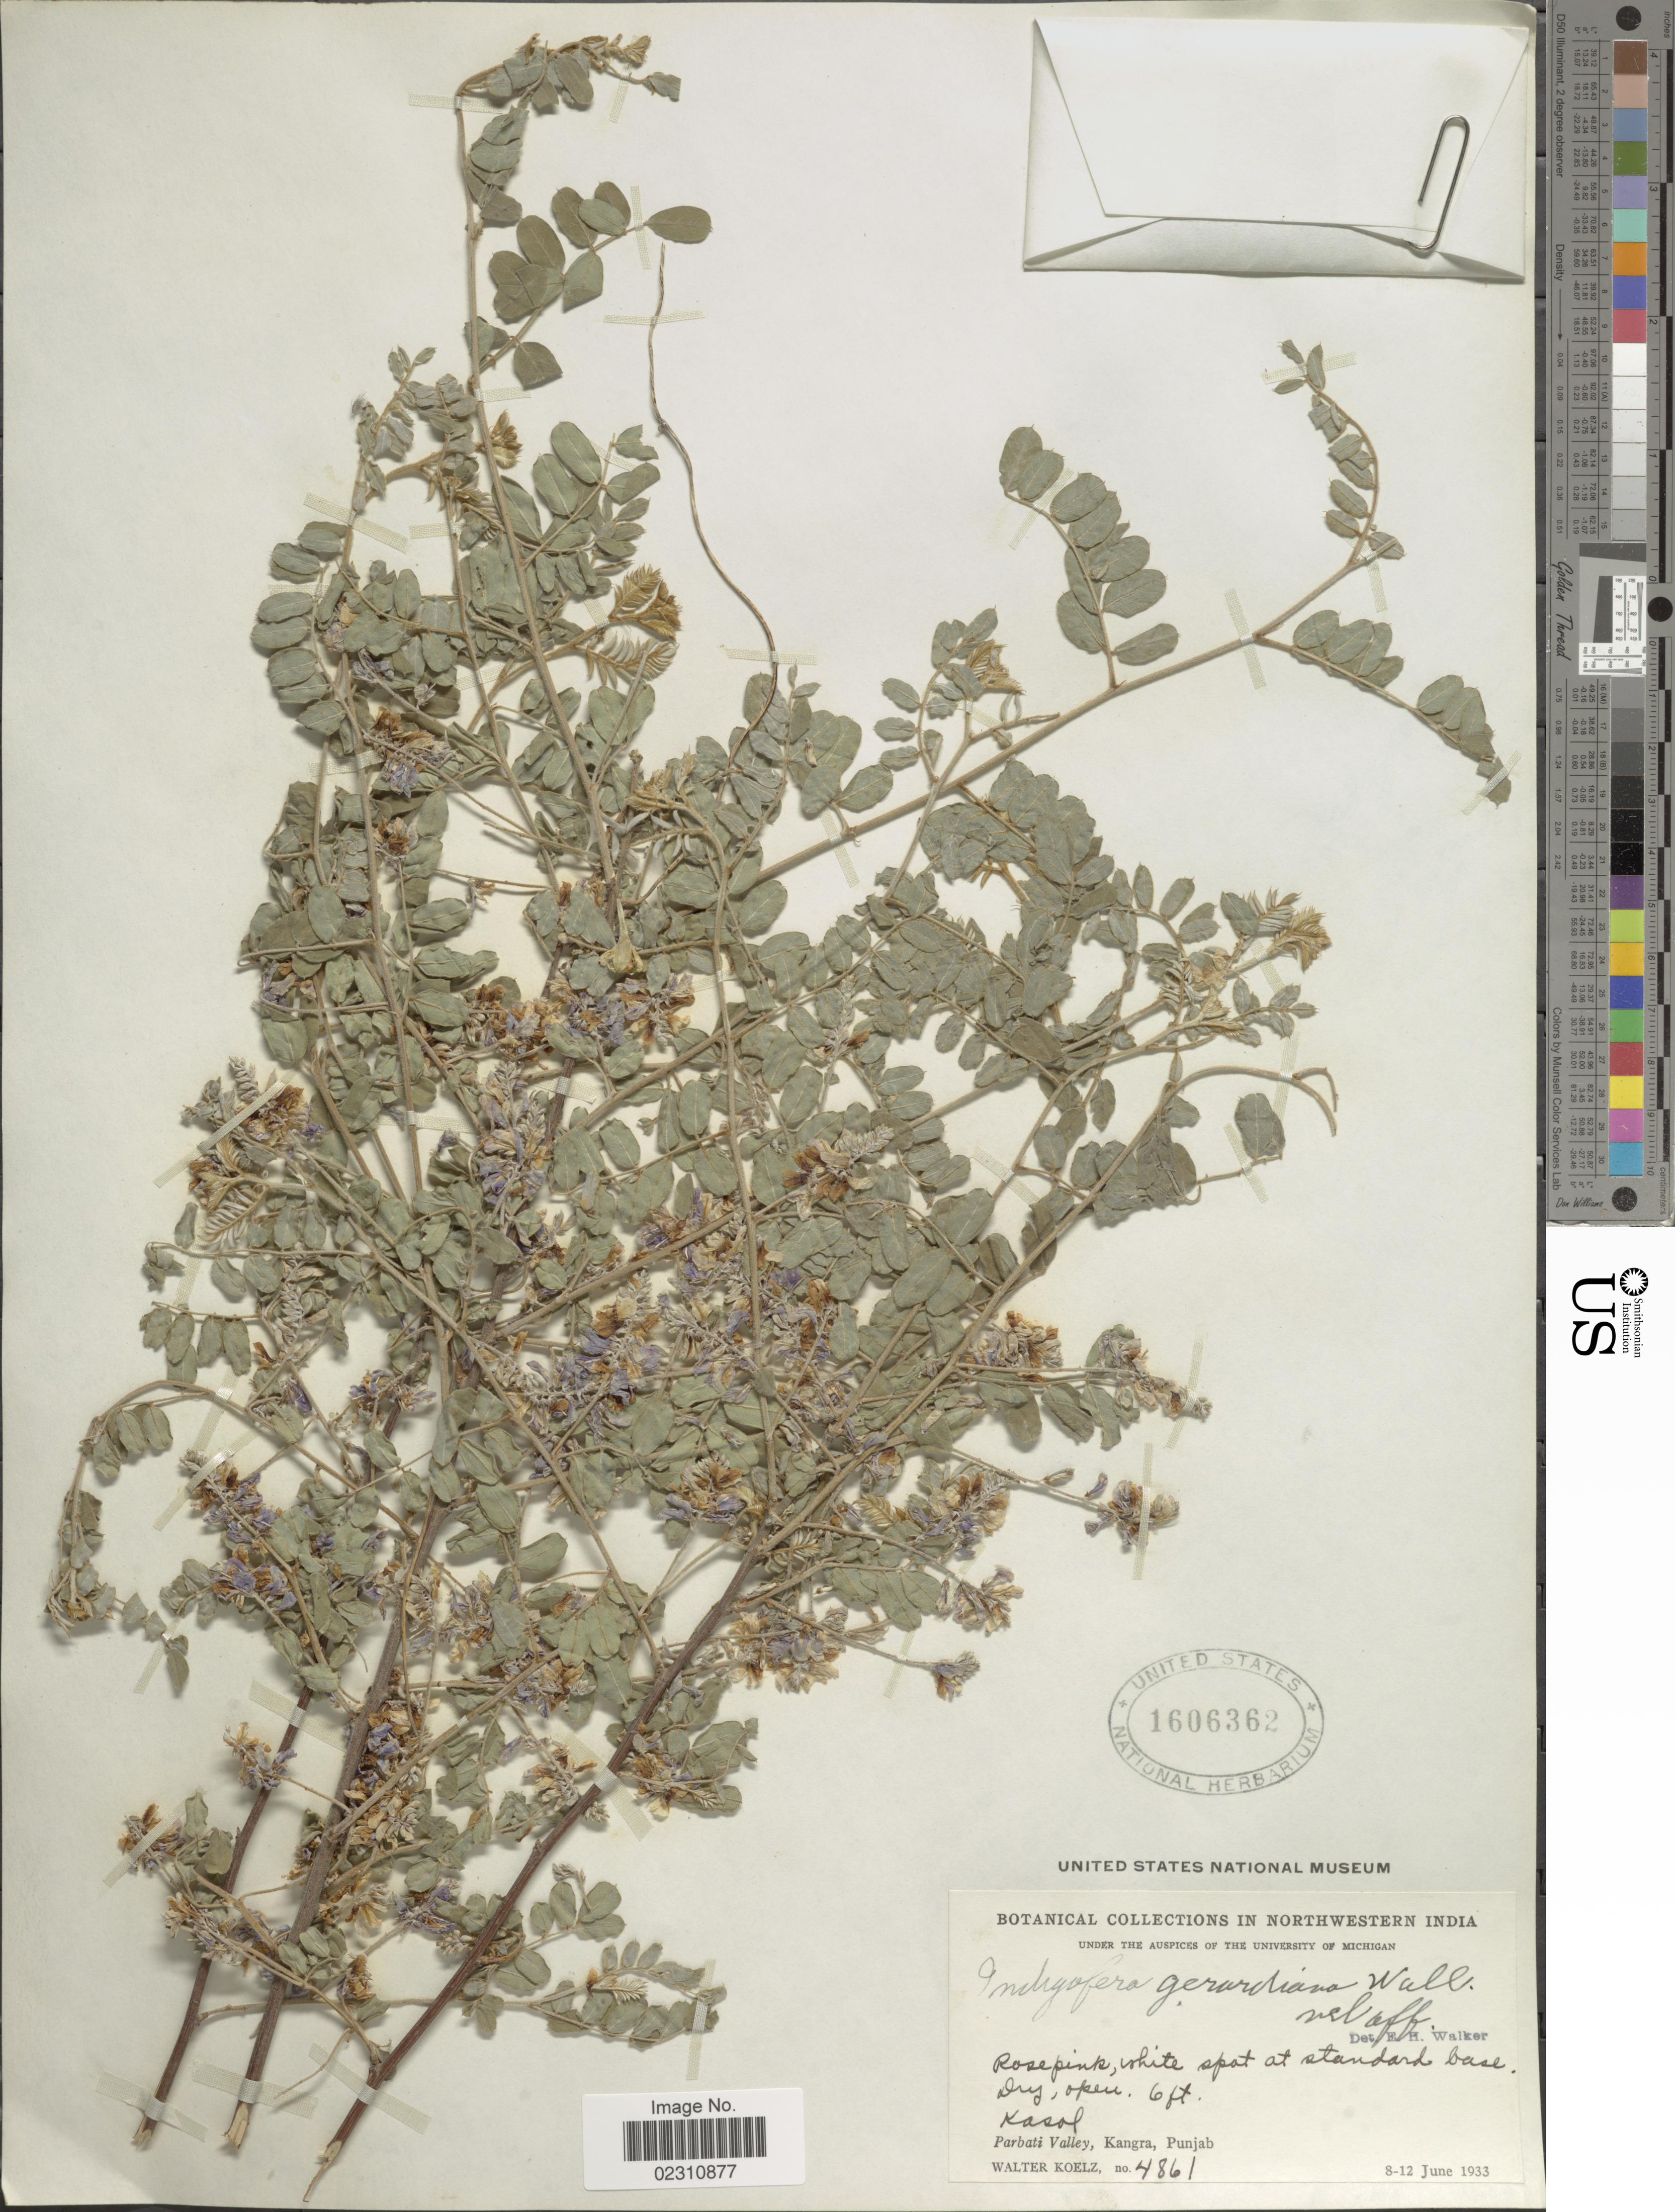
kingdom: Plantae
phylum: Tracheophyta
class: Magnoliopsida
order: Fabales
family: Fabaceae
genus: Indigofera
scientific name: Indigofera gerardiana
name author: Wall.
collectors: W. N. Koelz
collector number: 4861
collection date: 1933-06-08/1933-06-12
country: India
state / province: Himachal Pradesh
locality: Northwestern India, Kasal, Parbati Valley, Kangra, Punjab. Mawkam [interpreted].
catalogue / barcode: US 1606362